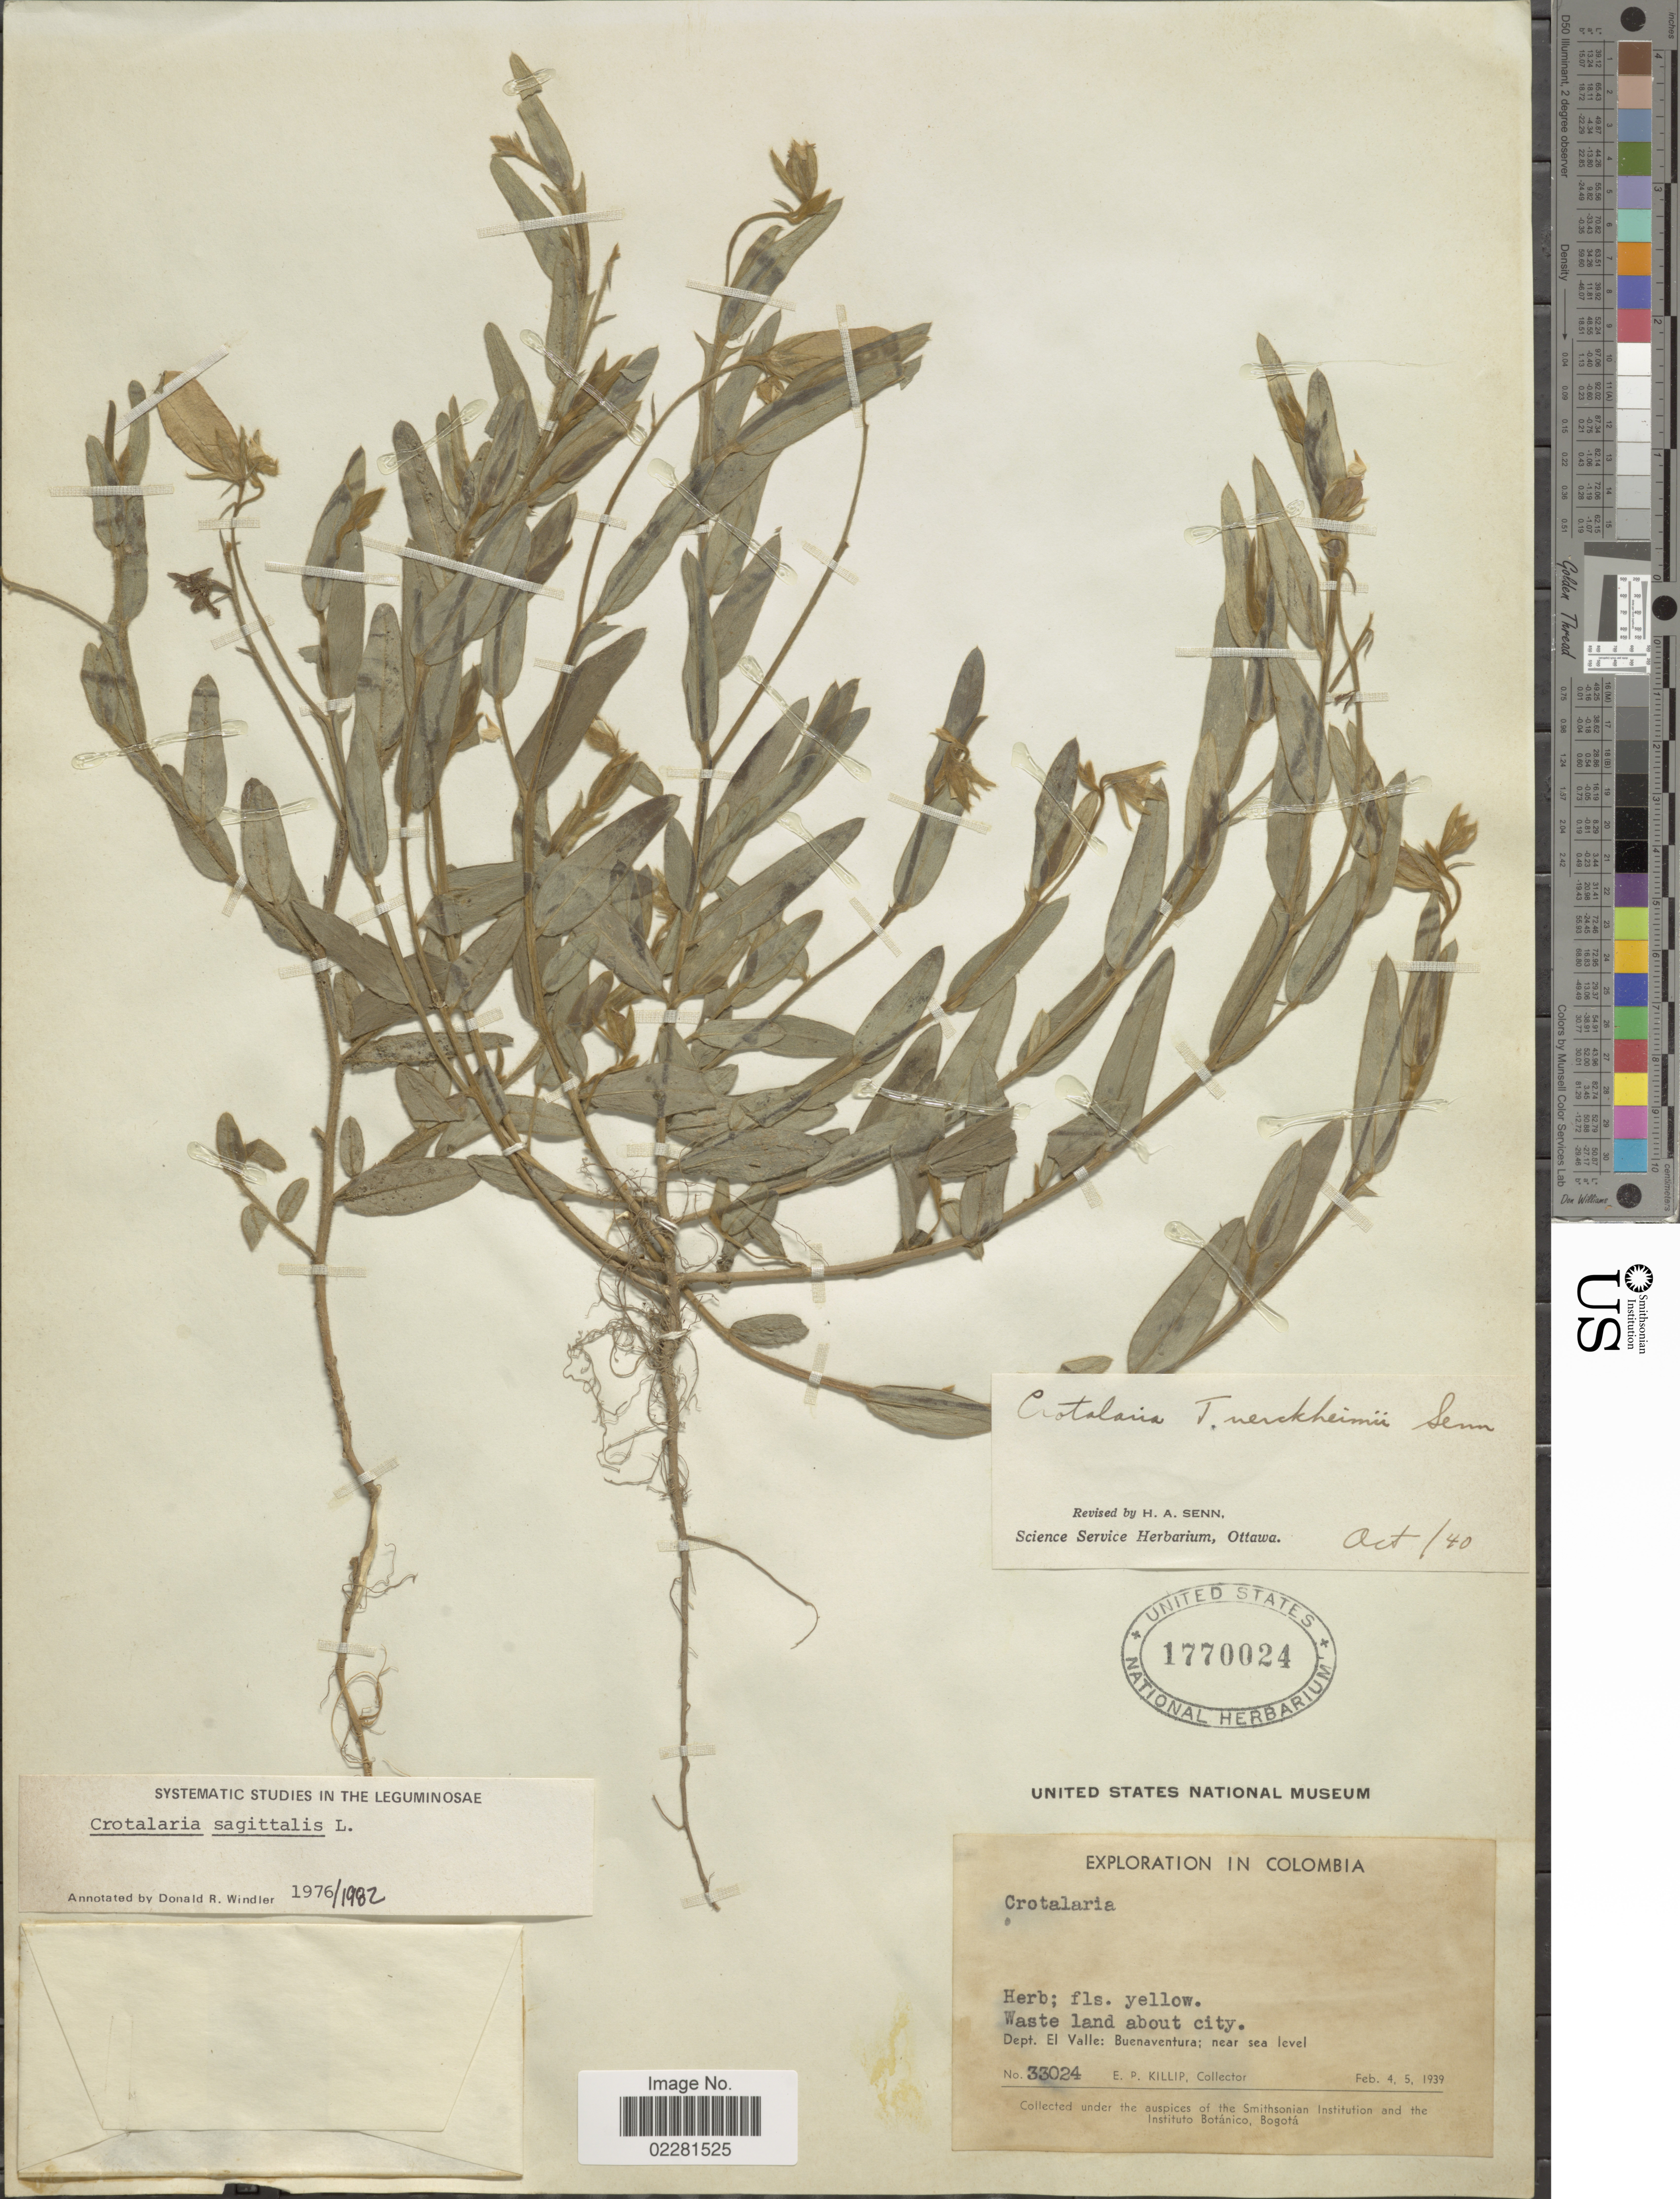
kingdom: Plantae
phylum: Tracheophyta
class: Magnoliopsida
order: Fabales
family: Fabaceae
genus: Crotalaria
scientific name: Crotalaria sagittalis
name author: L.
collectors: E. P. Killip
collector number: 33024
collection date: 1939-02-04/1939-02-05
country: Colombia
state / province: Valle del Cauca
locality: Dept. El Valle, Buenaventura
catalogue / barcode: US 1770024